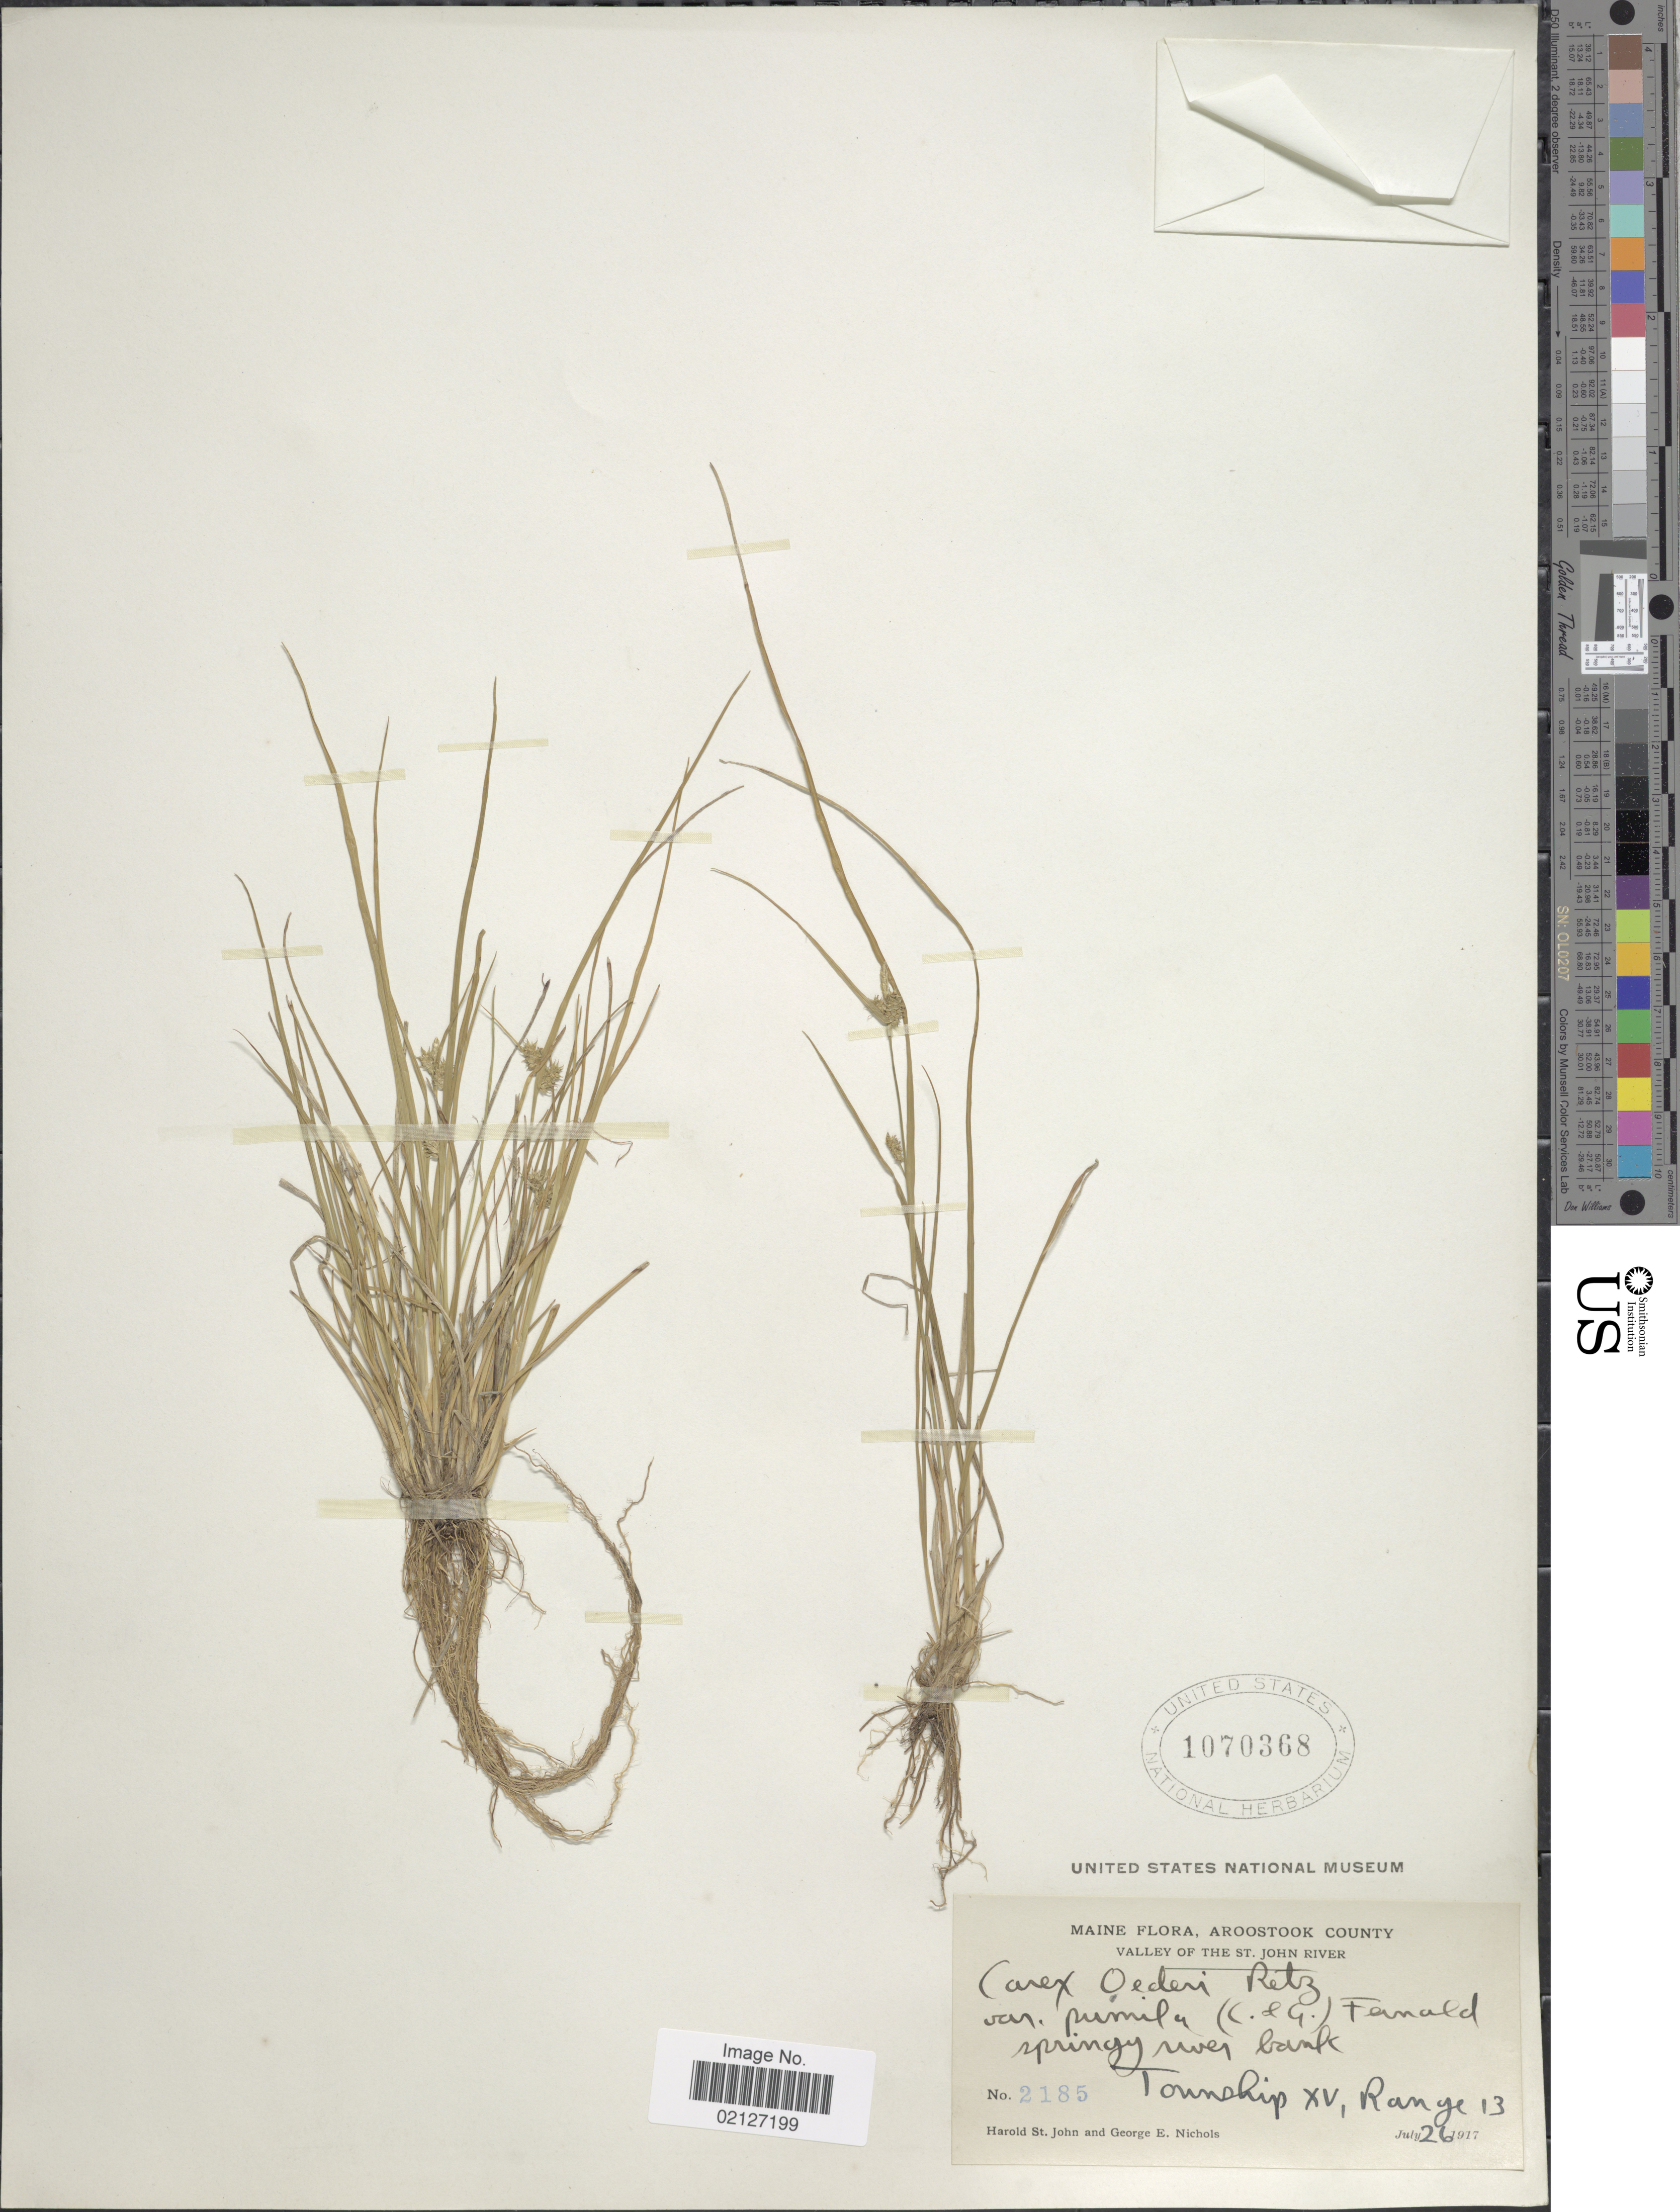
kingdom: Plantae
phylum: Tracheophyta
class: Liliopsida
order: Poales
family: Cyperaceae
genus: Carex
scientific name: Carex oederi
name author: Retz.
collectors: H. St. John & G. E. Nichols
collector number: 2185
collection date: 1917-07-26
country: United States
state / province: Maine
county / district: Aroostook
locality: Valley of the St. John River, springy wet bank, Township XV, Range 13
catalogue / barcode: US 1070368